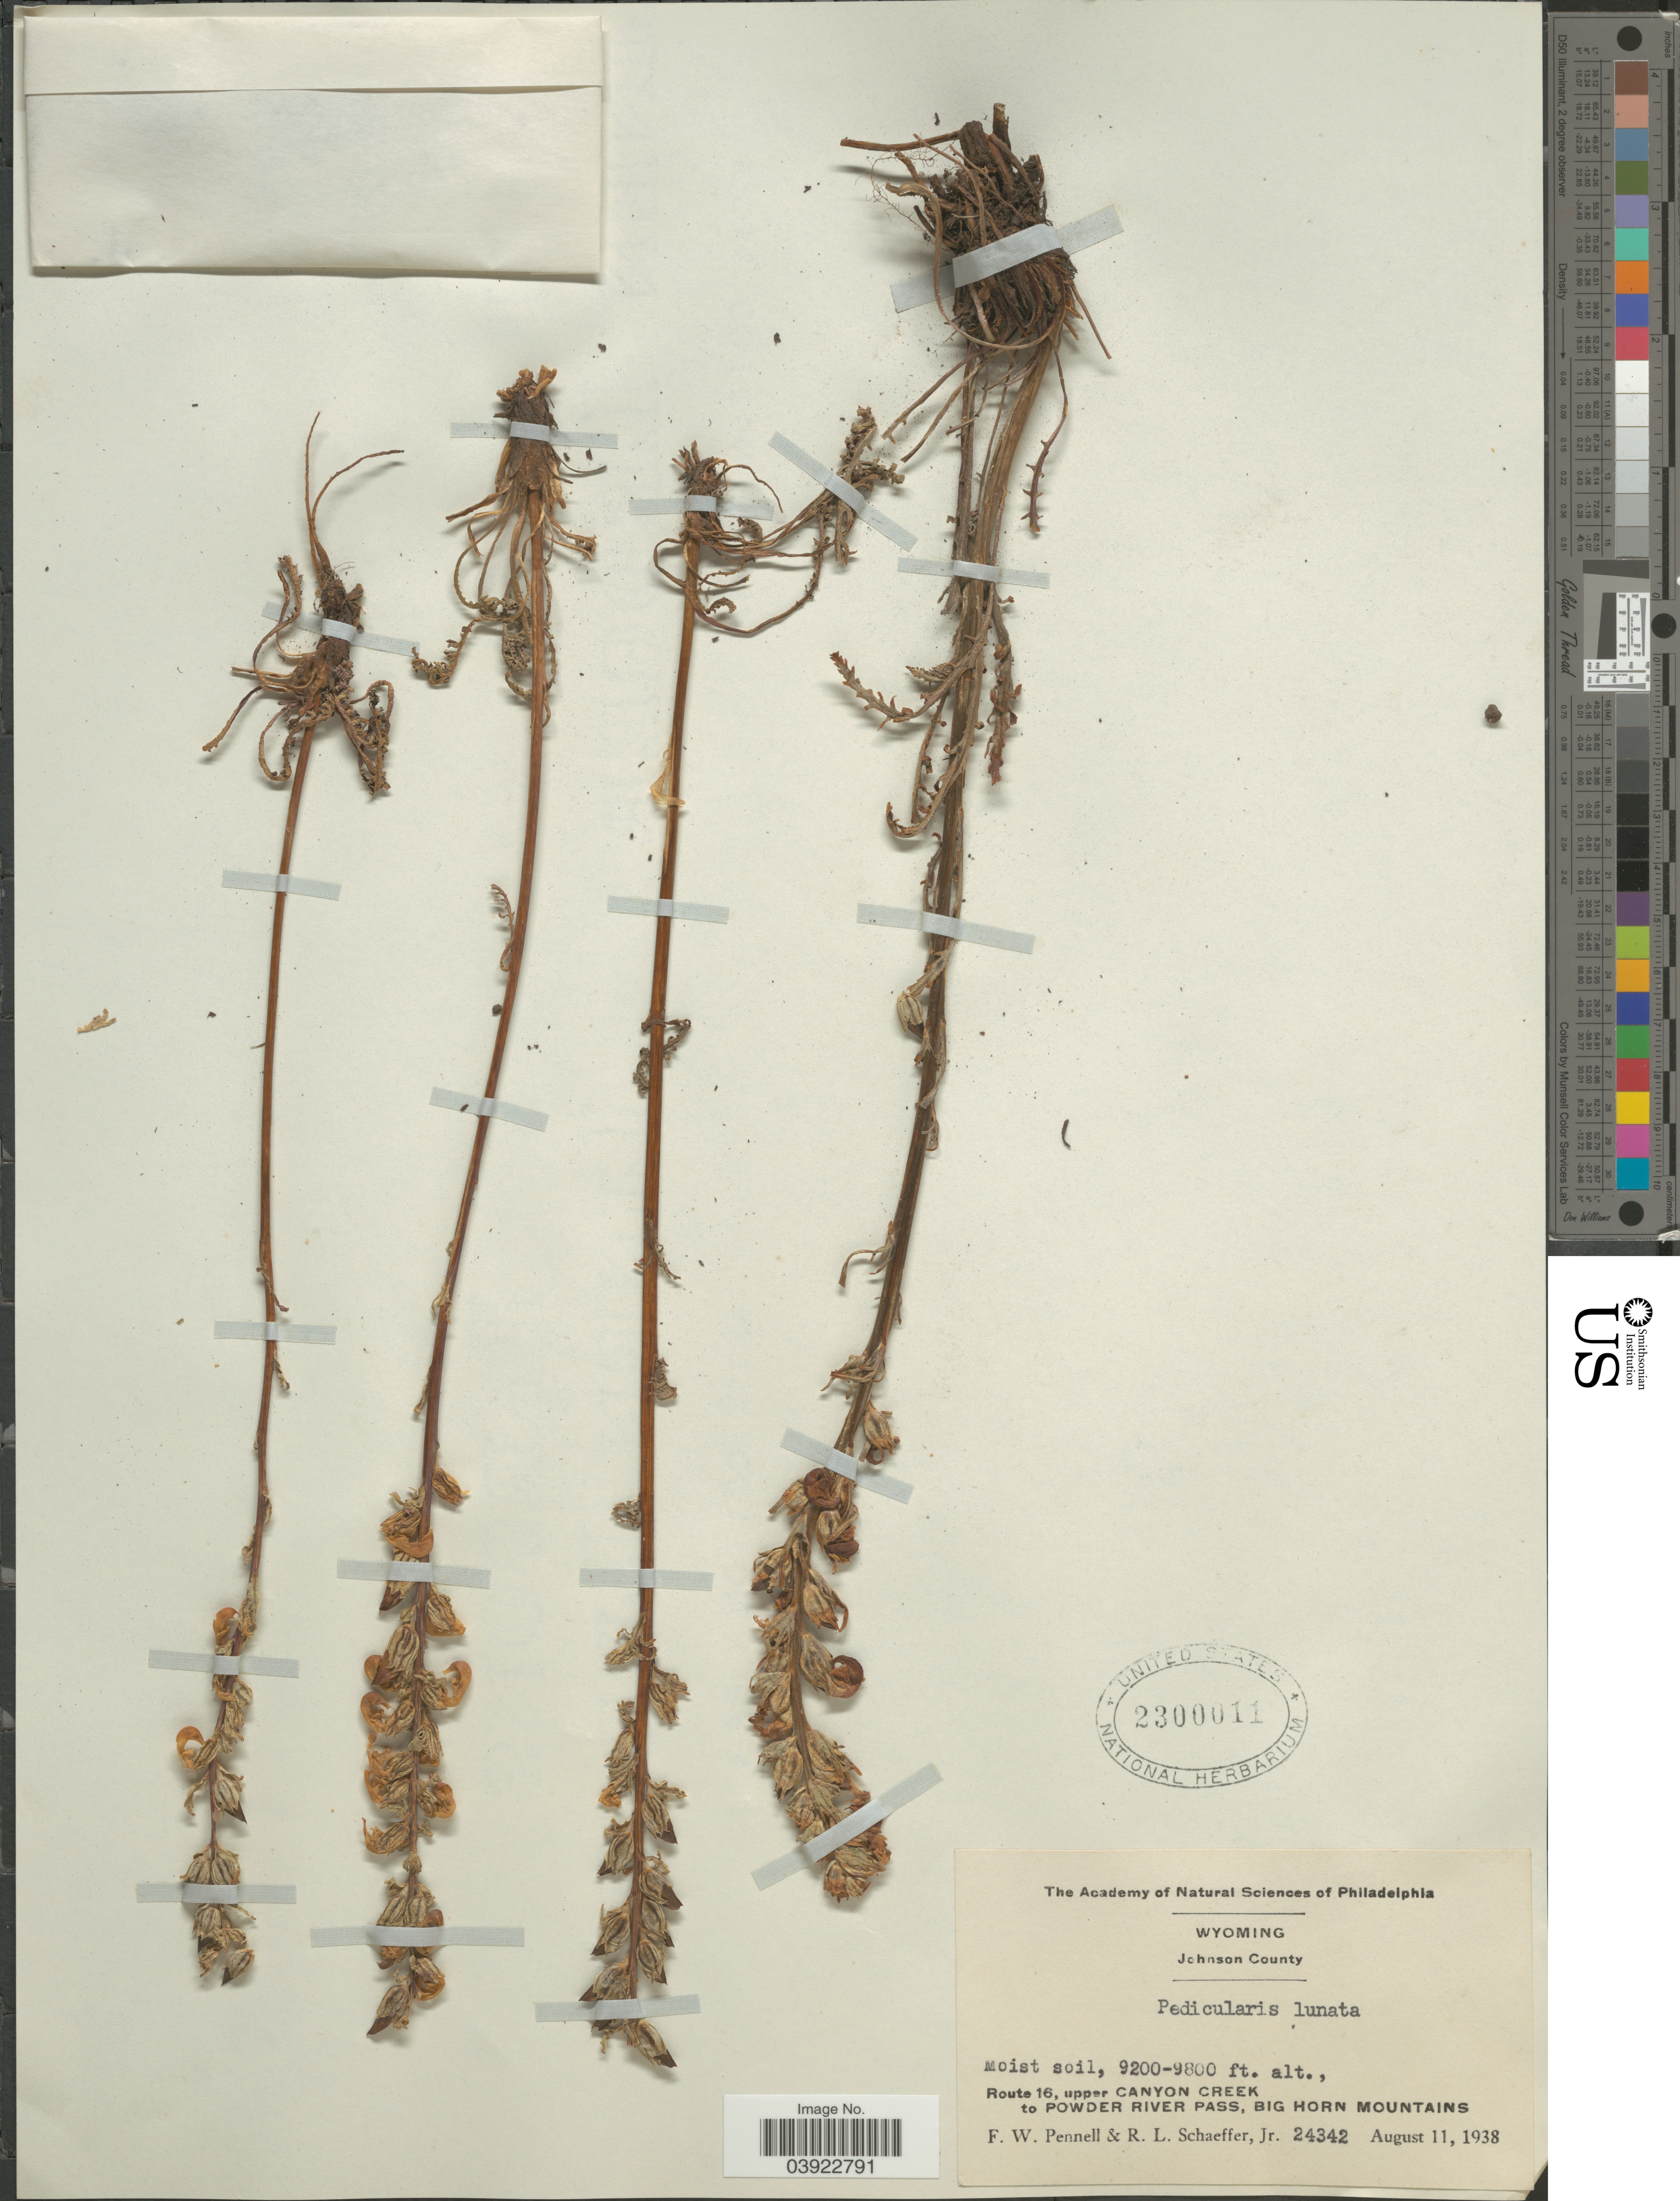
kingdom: Plantae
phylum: Tracheophyta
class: Magnoliopsida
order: Lamiales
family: Orobanchaceae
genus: Pedicularis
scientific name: Pedicularis lunata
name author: Rydb.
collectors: F. W. Pennell & R. L. Schaeffer Jr.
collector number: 24342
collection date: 1938-08-11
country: United States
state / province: Wyoming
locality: Johnson County. Moist soil, Route 16, upper Canyon Creek to Powder River Pass, Big Horn Mountains.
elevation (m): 2804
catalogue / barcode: US 2300011